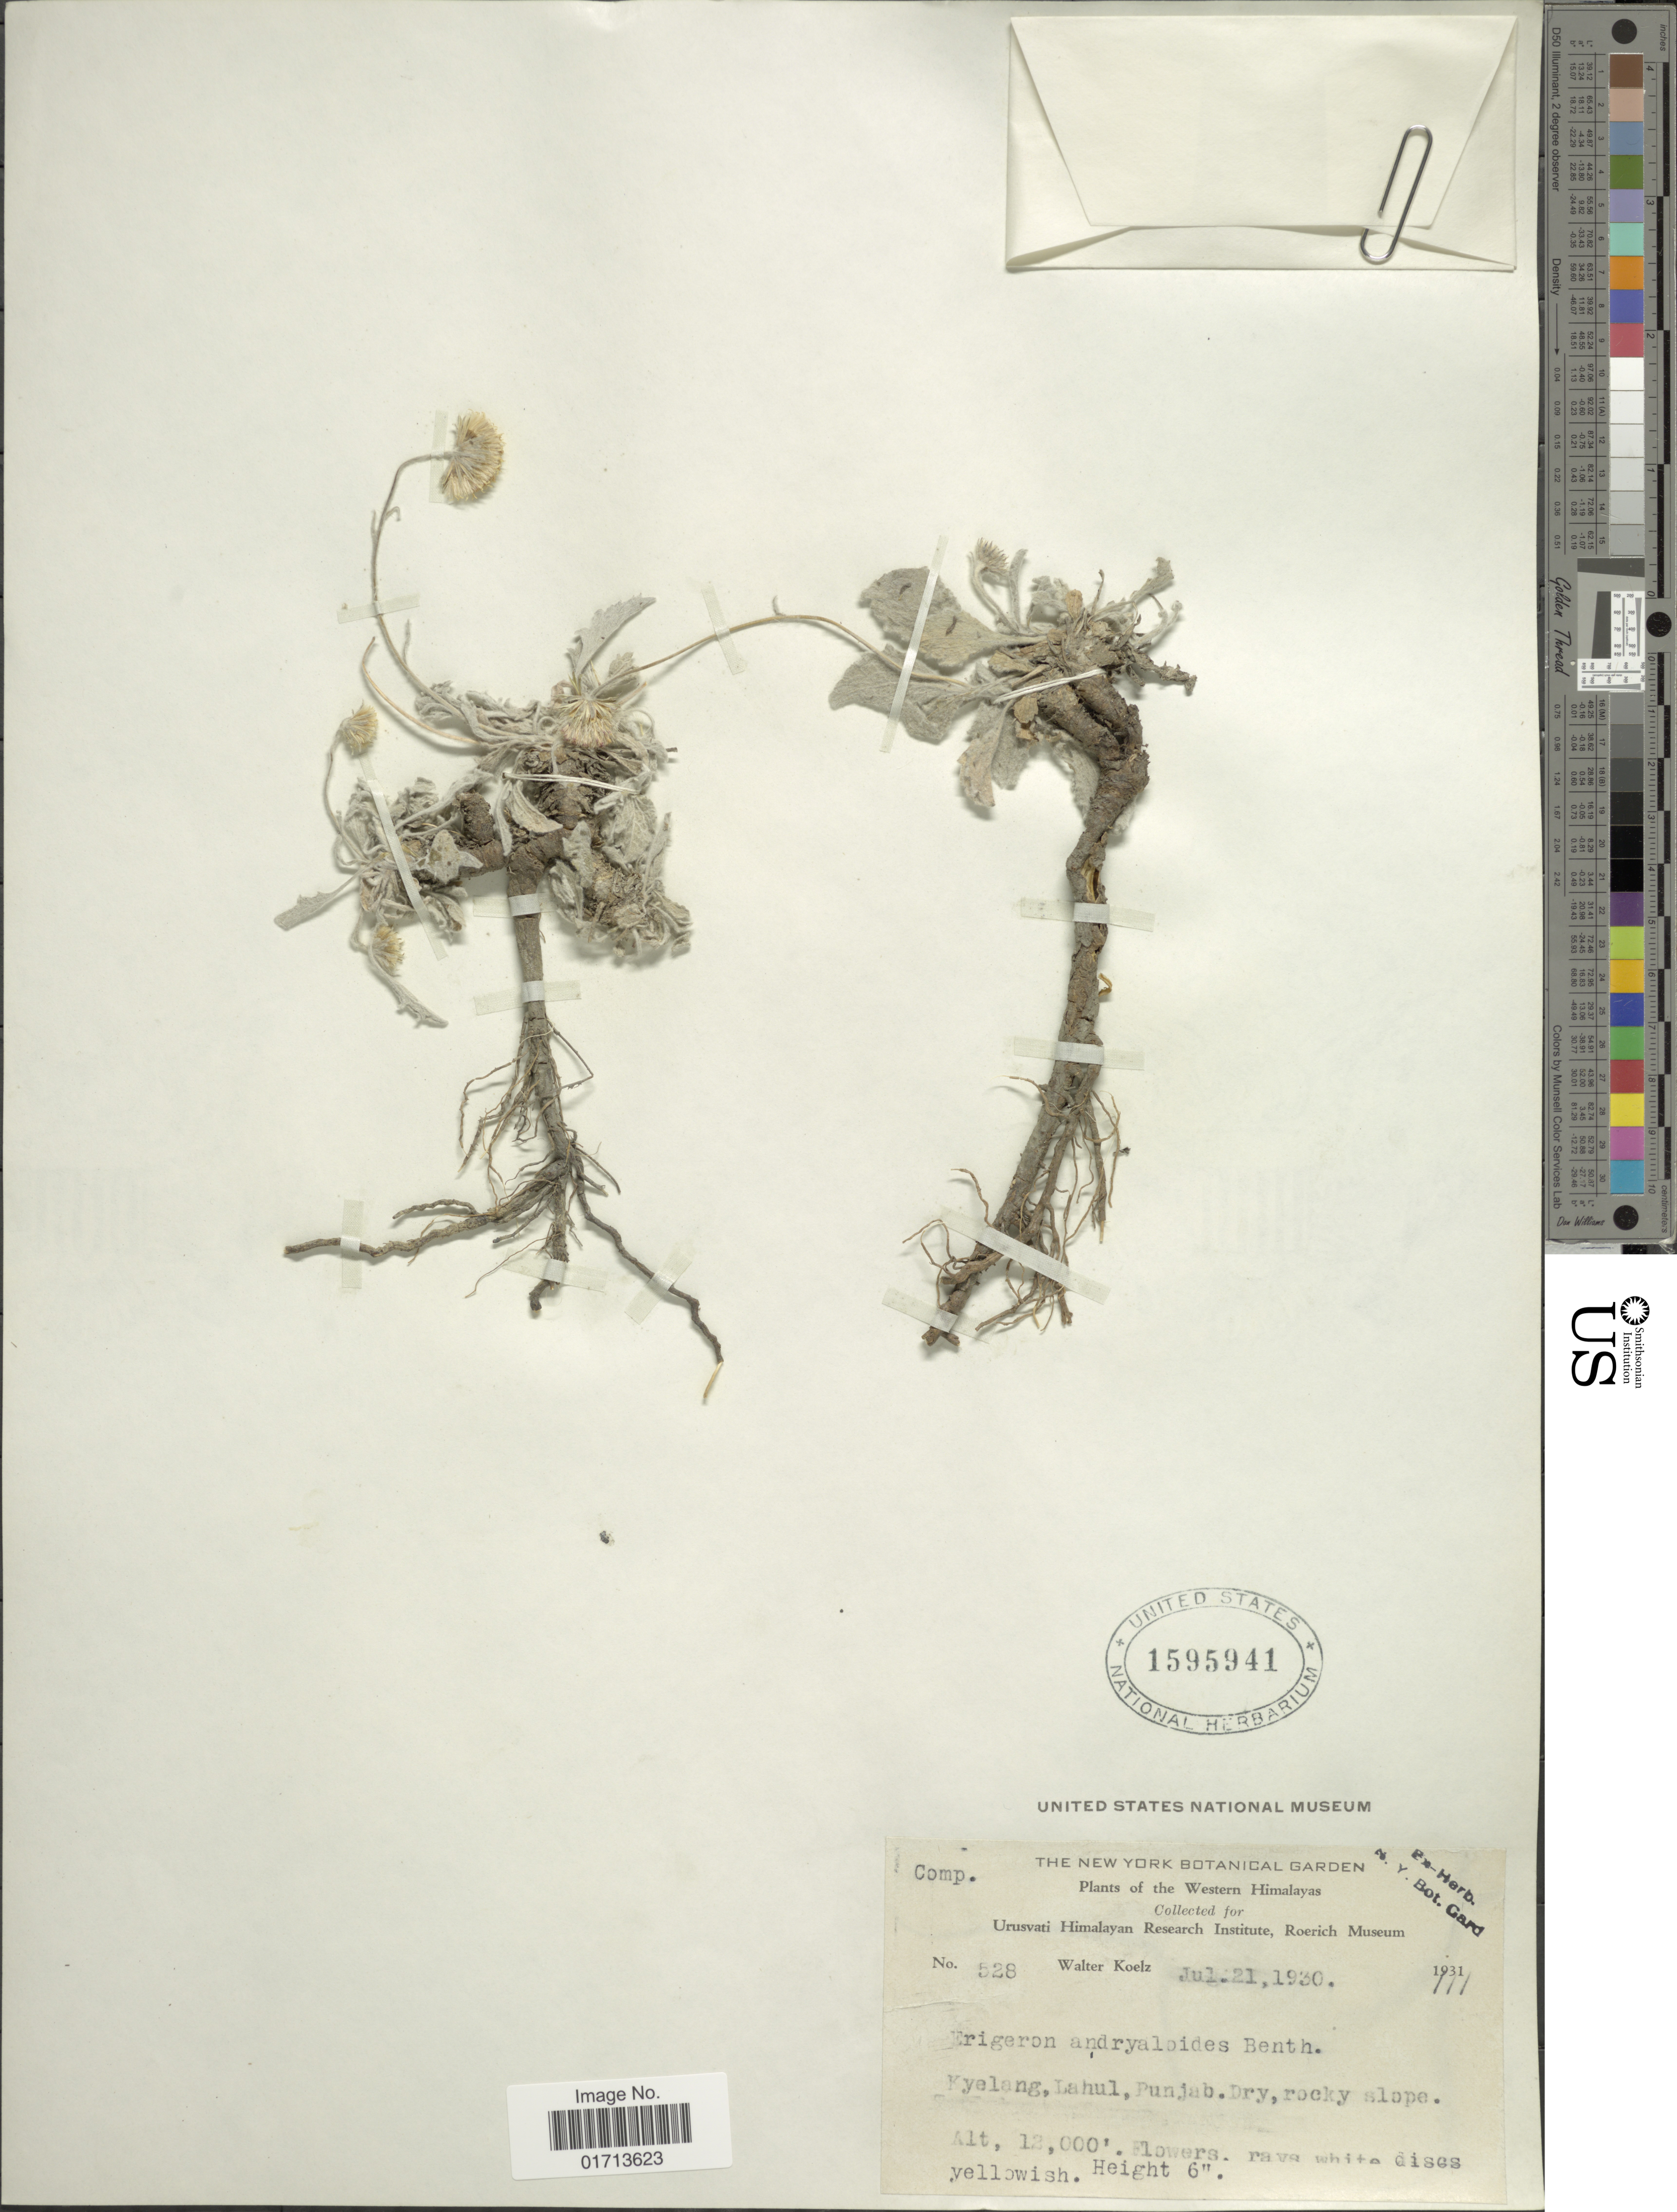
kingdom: Plantae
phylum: Tracheophyta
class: Magnoliopsida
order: Asterales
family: Asteraceae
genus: Psychrogeton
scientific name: Psychrogeton andryaloides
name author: (DC.) Novopokr. ex Krasch.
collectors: W. N. Koelz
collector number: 528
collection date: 1930-07-21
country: India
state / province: Punjab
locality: Western Himalayas, kyelang, Lahul, Punjab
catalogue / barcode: US 1595941